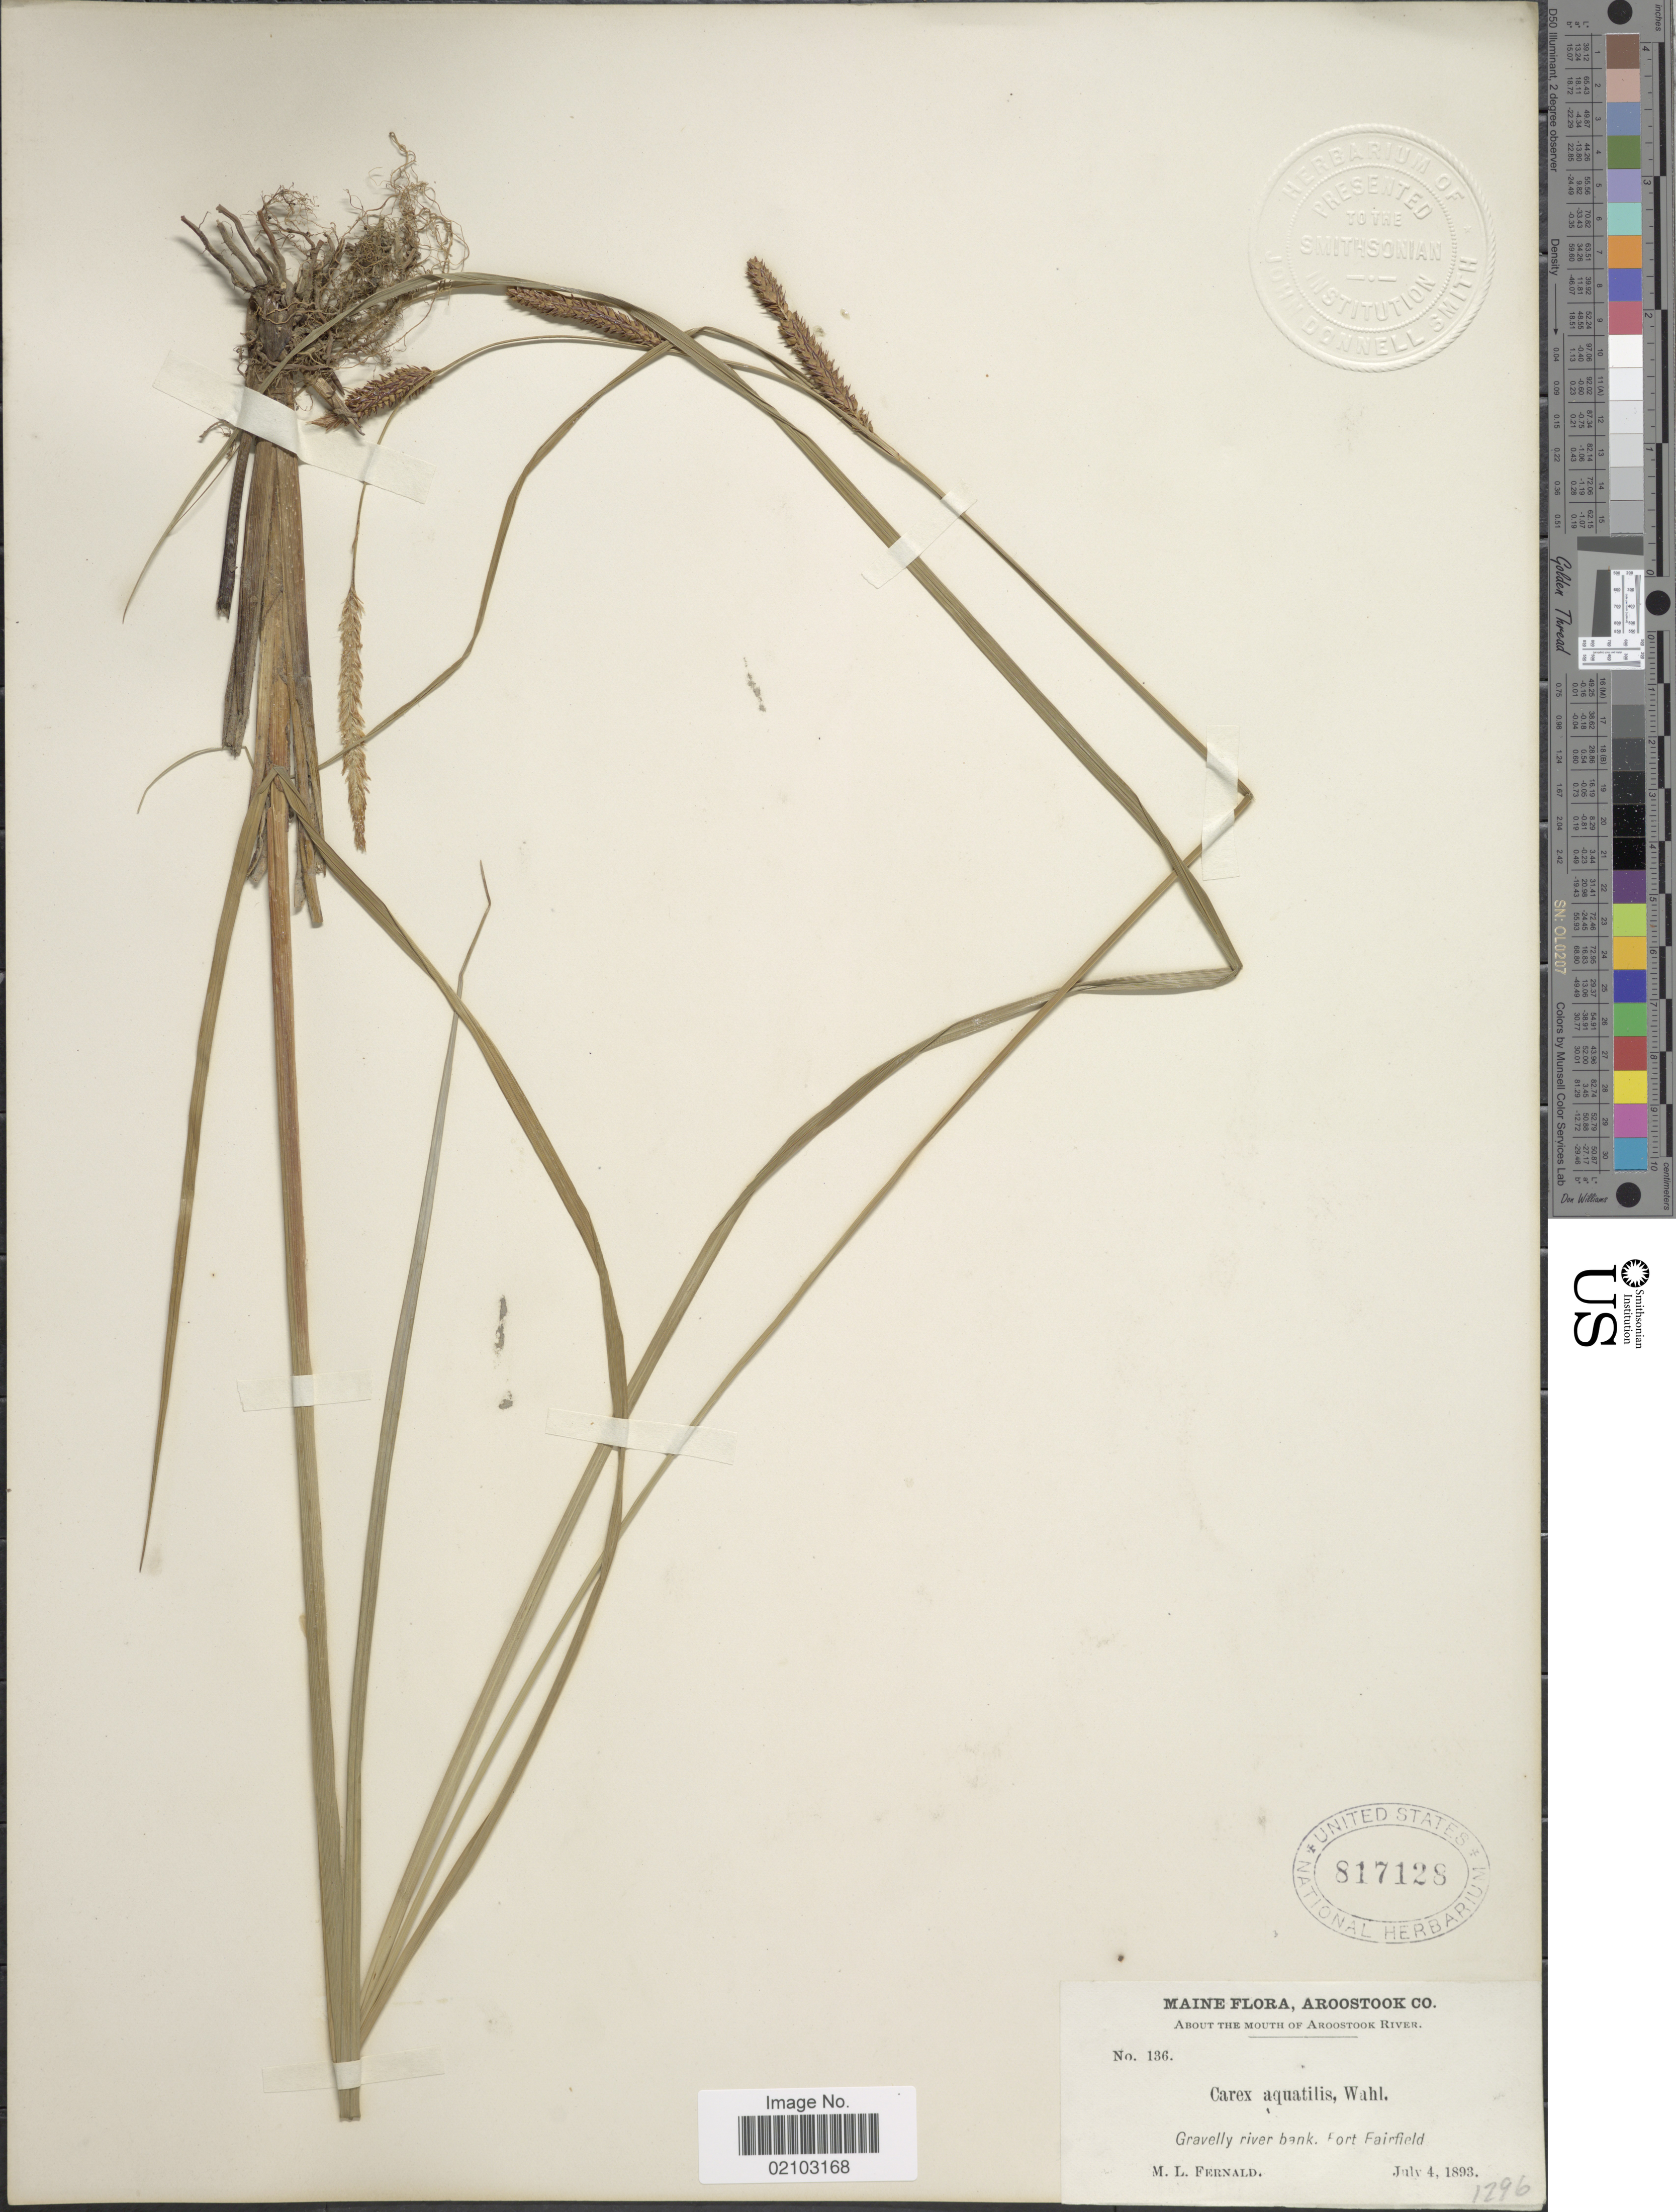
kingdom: Plantae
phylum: Tracheophyta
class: Liliopsida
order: Poales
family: Cyperaceae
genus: Carex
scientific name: Carex aquatilis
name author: Wahlenb.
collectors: M. L. Fernald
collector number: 136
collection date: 1893-07-04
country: United States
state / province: Maine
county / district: Aroostook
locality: About the mouth of Aroostook River, Gravelly river bank, Fort Fairfield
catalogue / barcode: US 817128